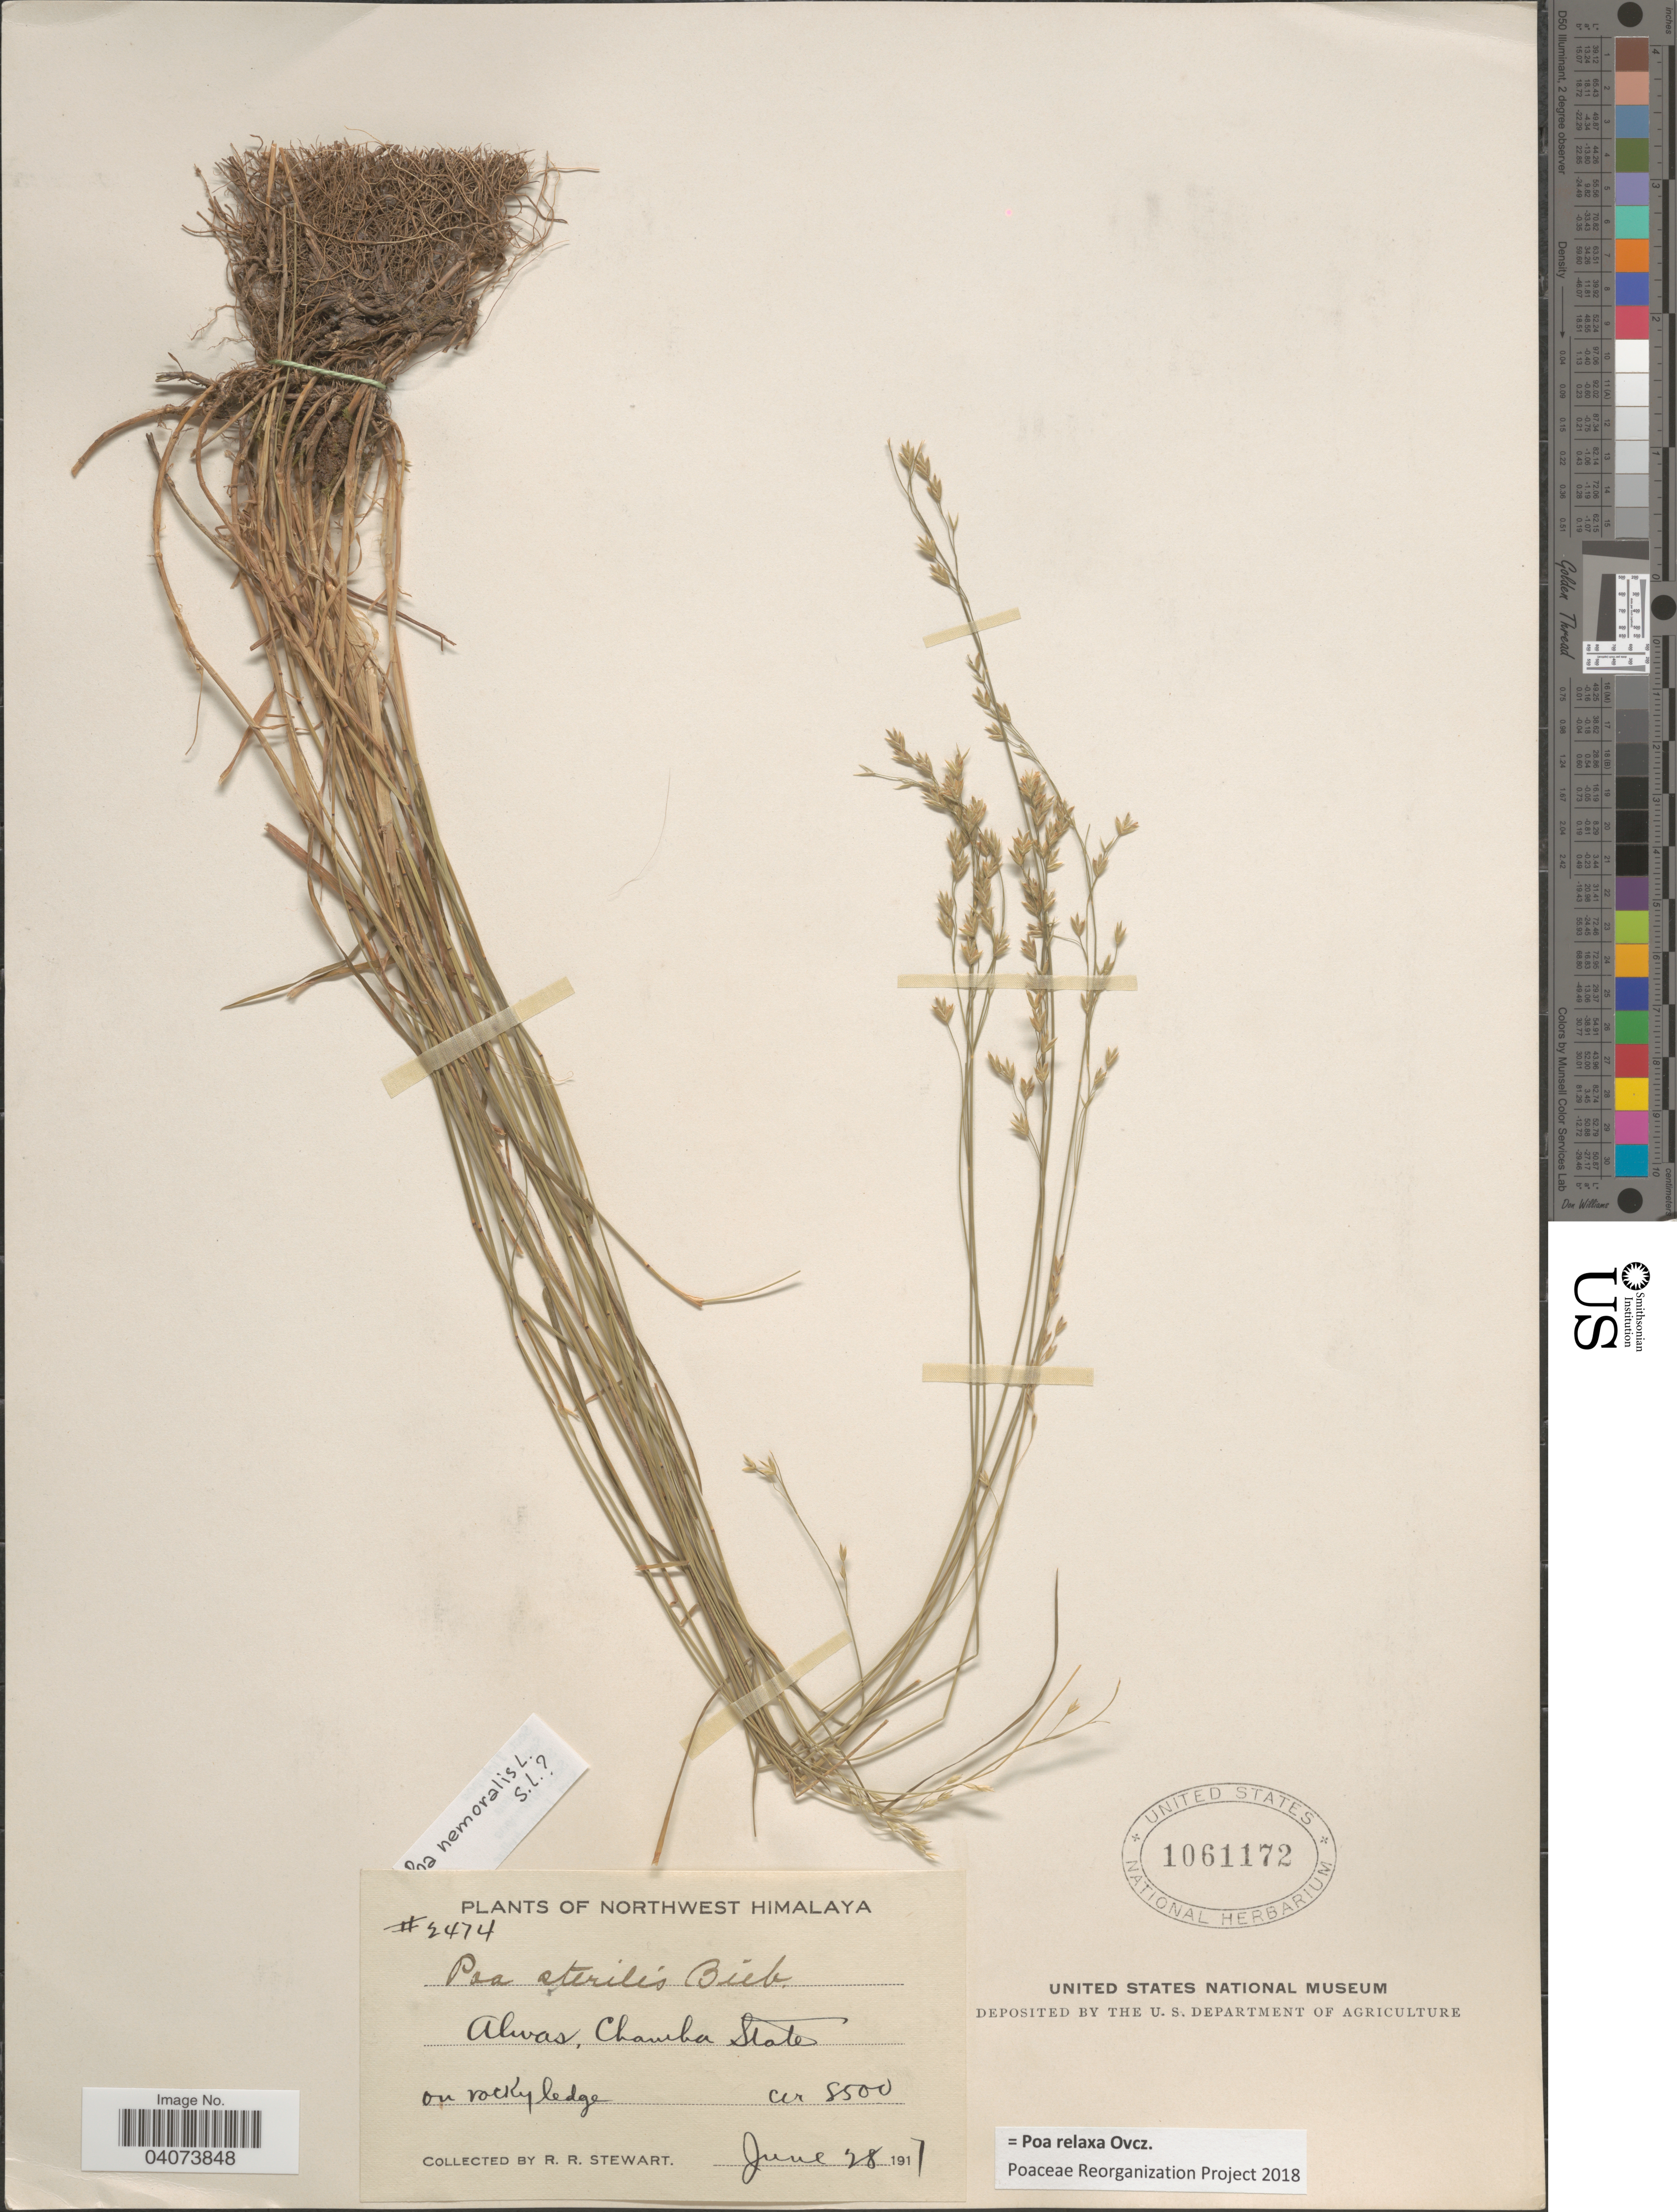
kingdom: Plantae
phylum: Tracheophyta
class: Liliopsida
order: Poales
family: Poaceae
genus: Poa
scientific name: Poa relaxa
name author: Ovcz.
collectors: R. Stewart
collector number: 2474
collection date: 1917-06-28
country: India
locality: Northwest Himalaya. Alwas, Chamba State.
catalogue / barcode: US 1061172